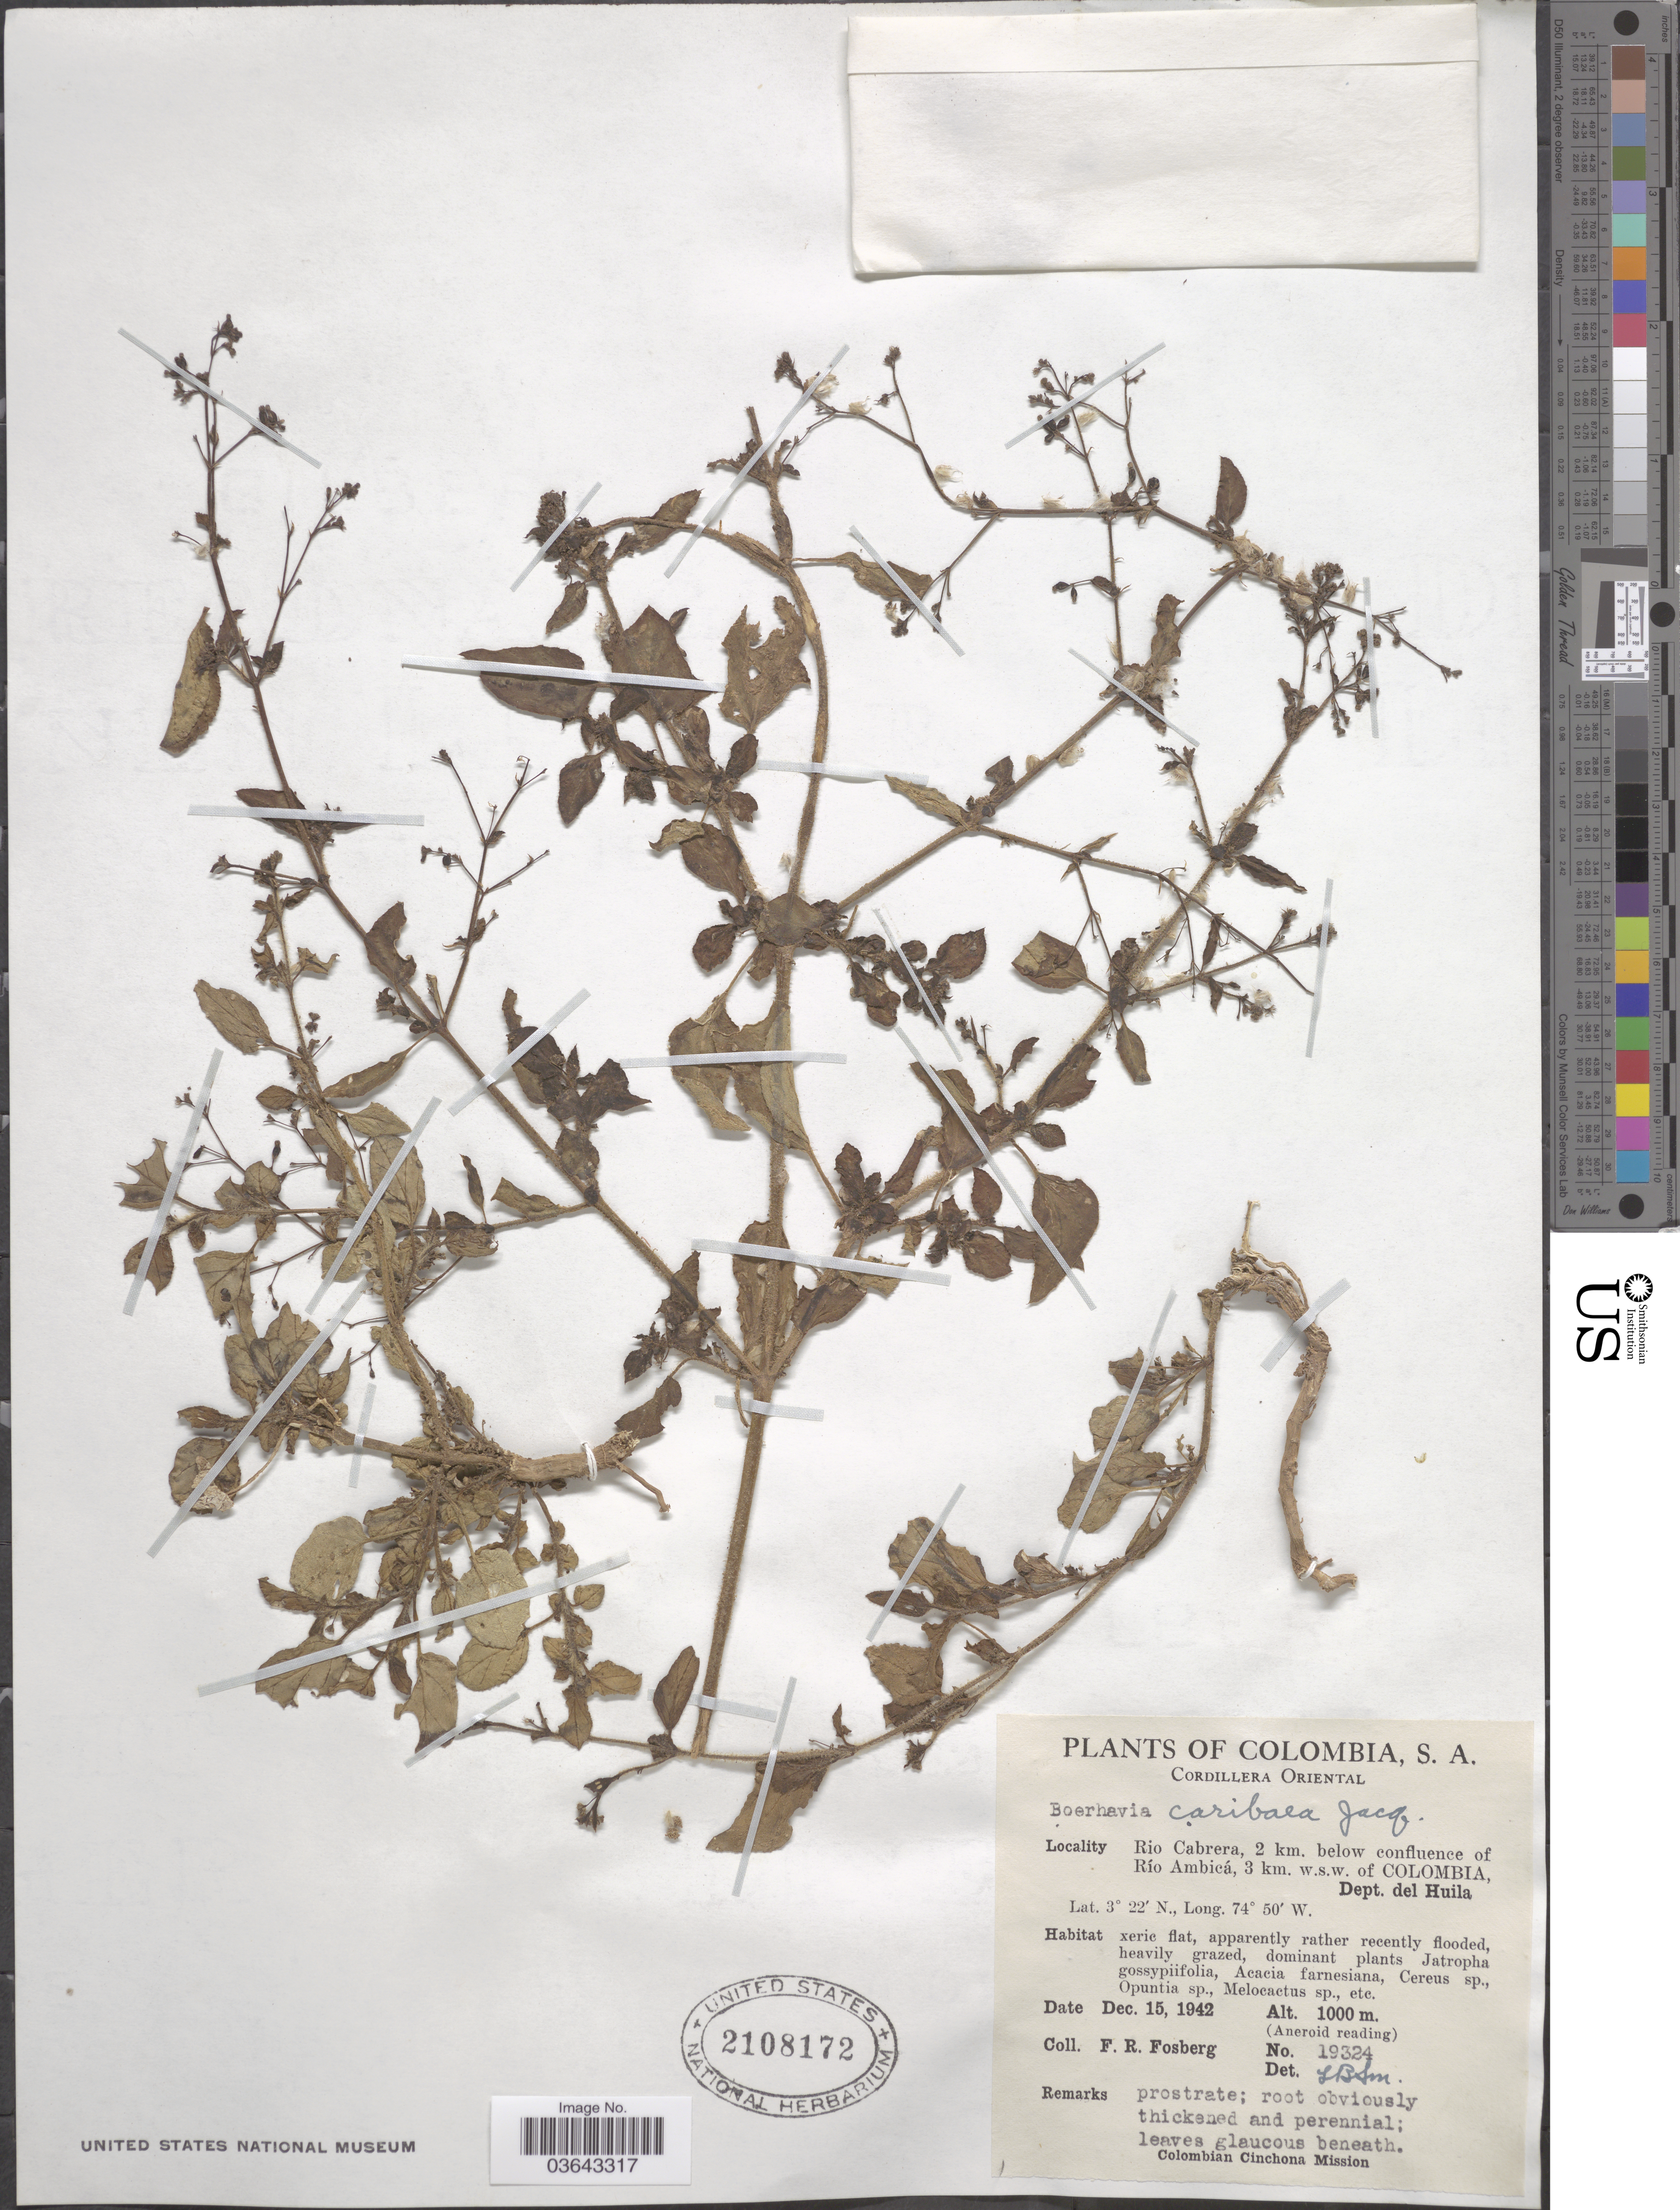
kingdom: Plantae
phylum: Tracheophyta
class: Magnoliopsida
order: Caryophyllales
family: Nyctaginaceae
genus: Boerhavia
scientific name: Boerhavia diffusa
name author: L.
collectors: F. R. Fosberg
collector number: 19324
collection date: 1942-12-15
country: Colombia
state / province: Huila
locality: Cordillera Oriental. Rio Cabrera, 2 km. below confluence of Río Ambicá, 3 km. w.s.w. of Colombia, Dept. del Huila.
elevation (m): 1000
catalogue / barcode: US 2108172